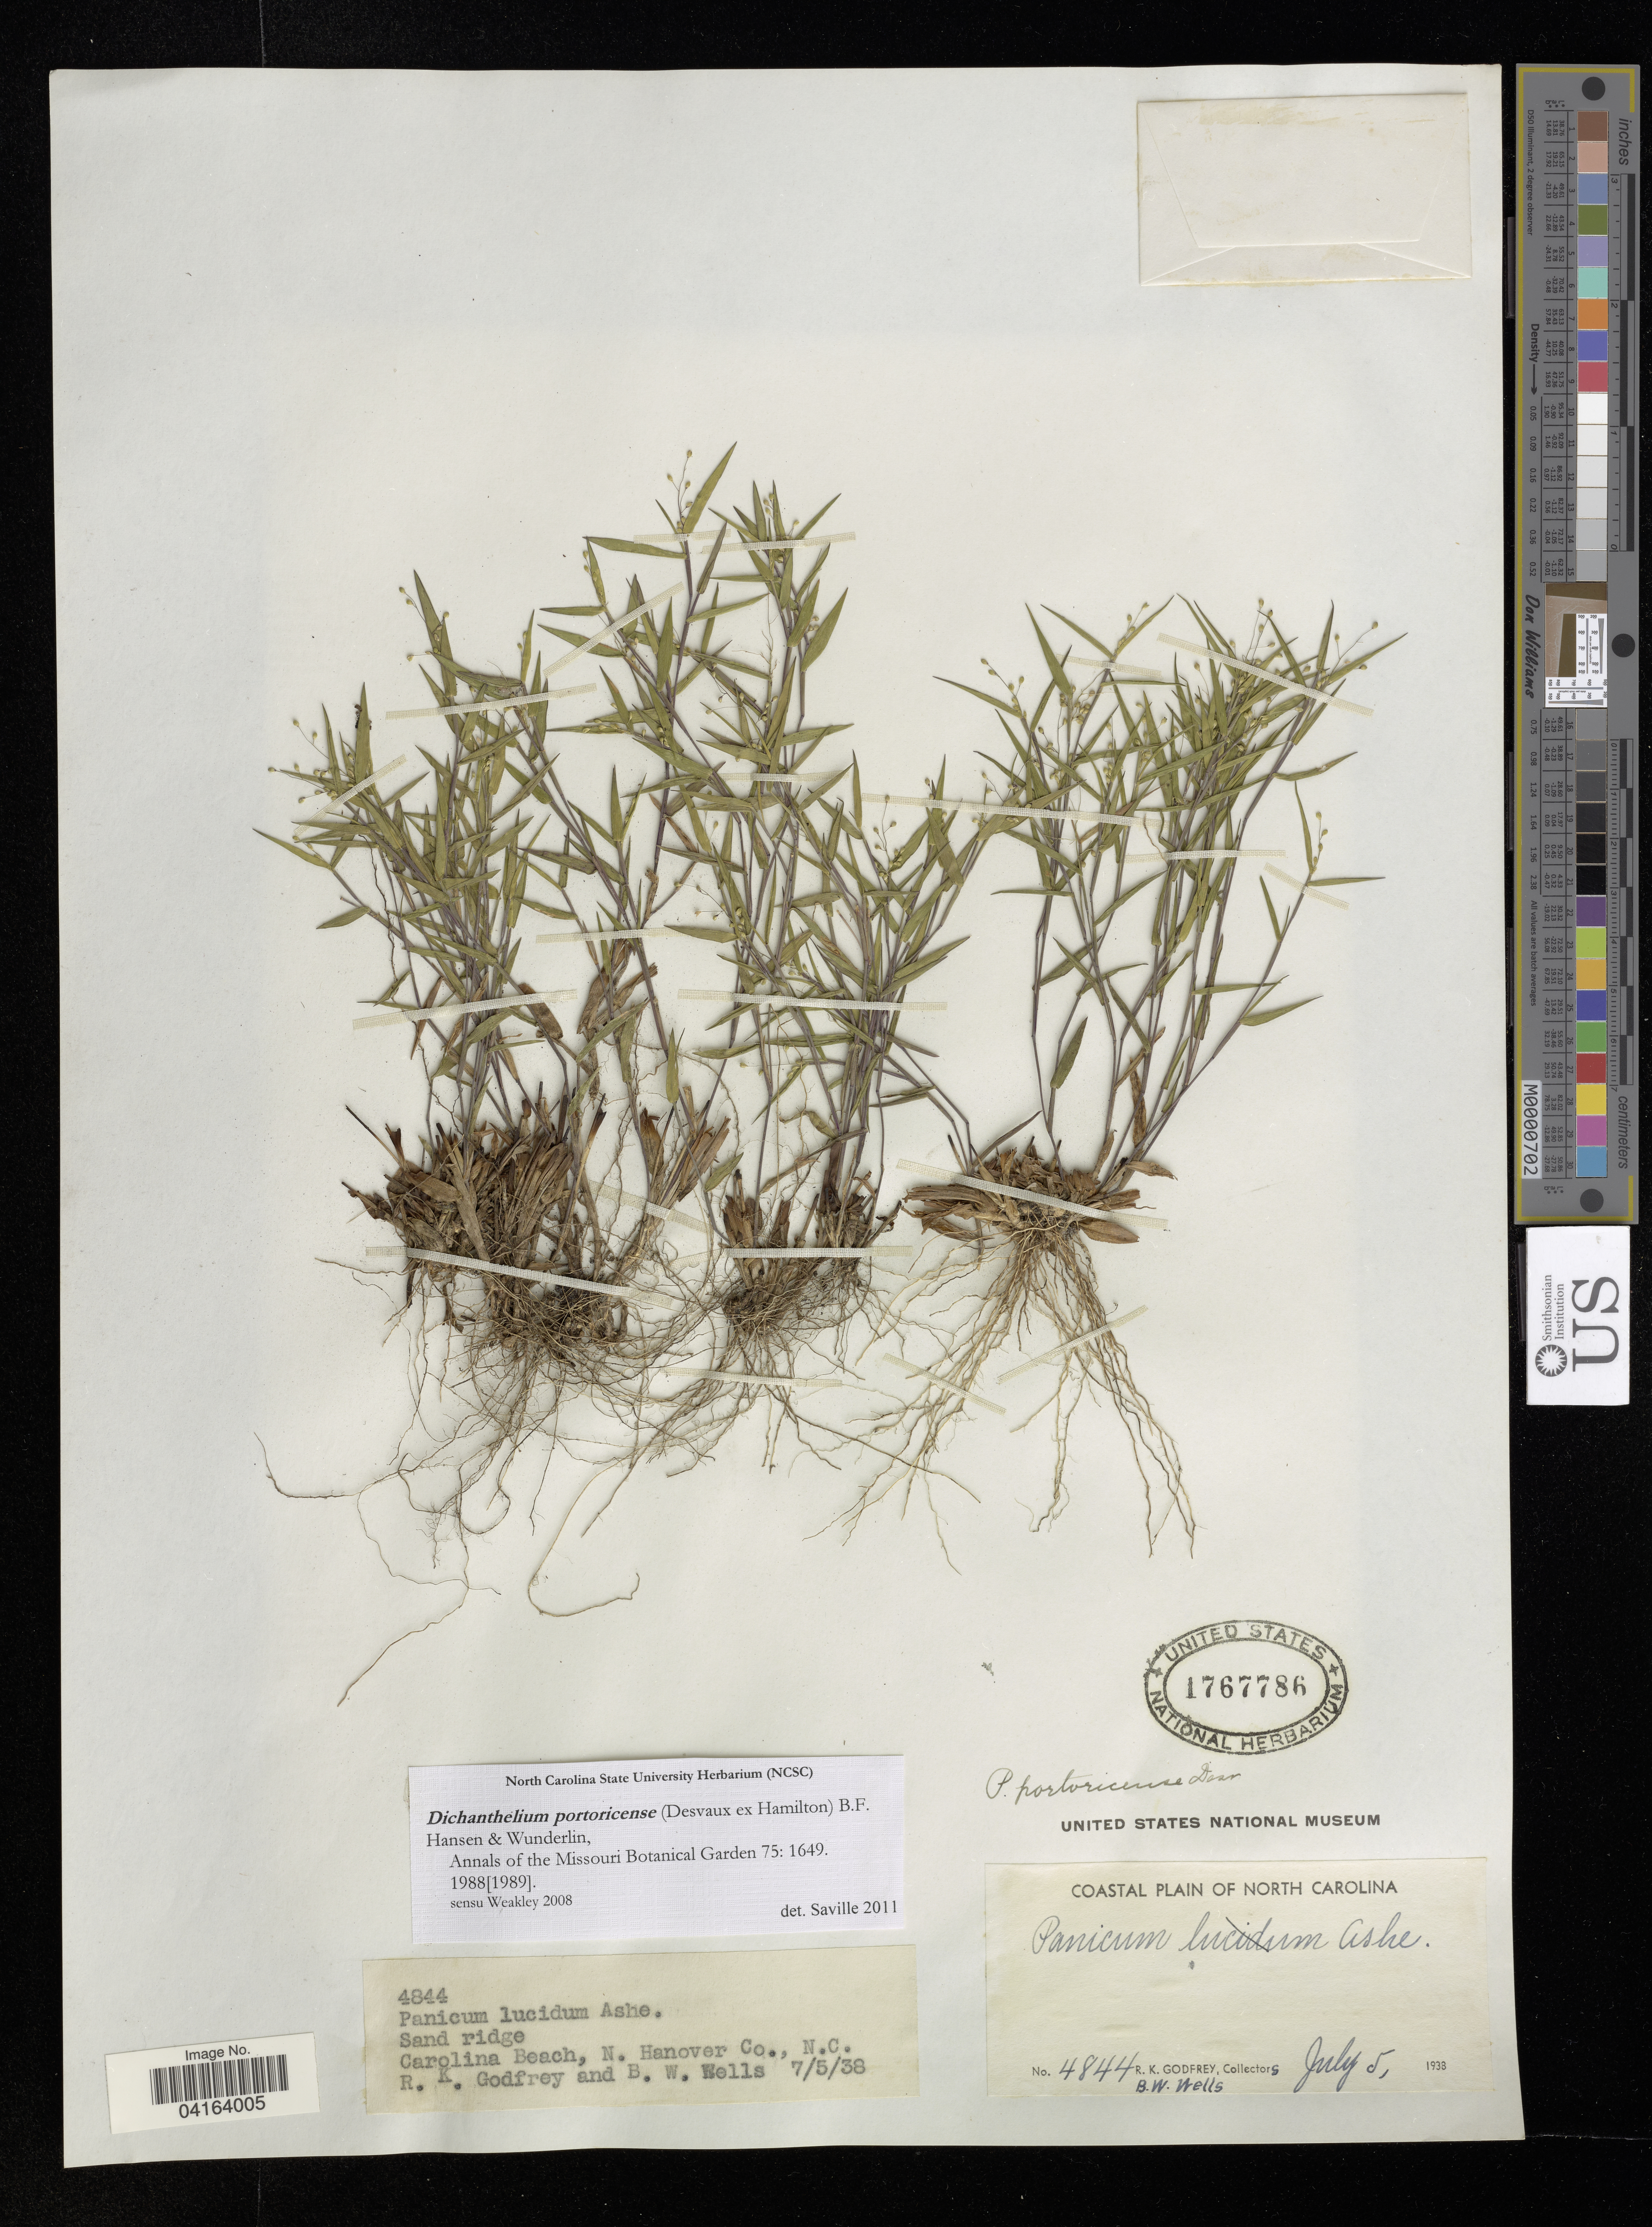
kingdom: Plantae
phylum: Tracheophyta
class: Liliopsida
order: Poales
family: Poaceae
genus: Dichanthelium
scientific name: Dichanthelium portoricense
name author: (Desv. ex Ham.) B.F. Hansen & Wunderlin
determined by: Saville, A. C., (NCSC), North Carolina State University (UNITED STATES)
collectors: R. K. Godfrey & B. Wells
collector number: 4844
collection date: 1938-07-05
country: United States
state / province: North Carolina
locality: Carolina Beach, N. Hanover Co.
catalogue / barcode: US 1767786